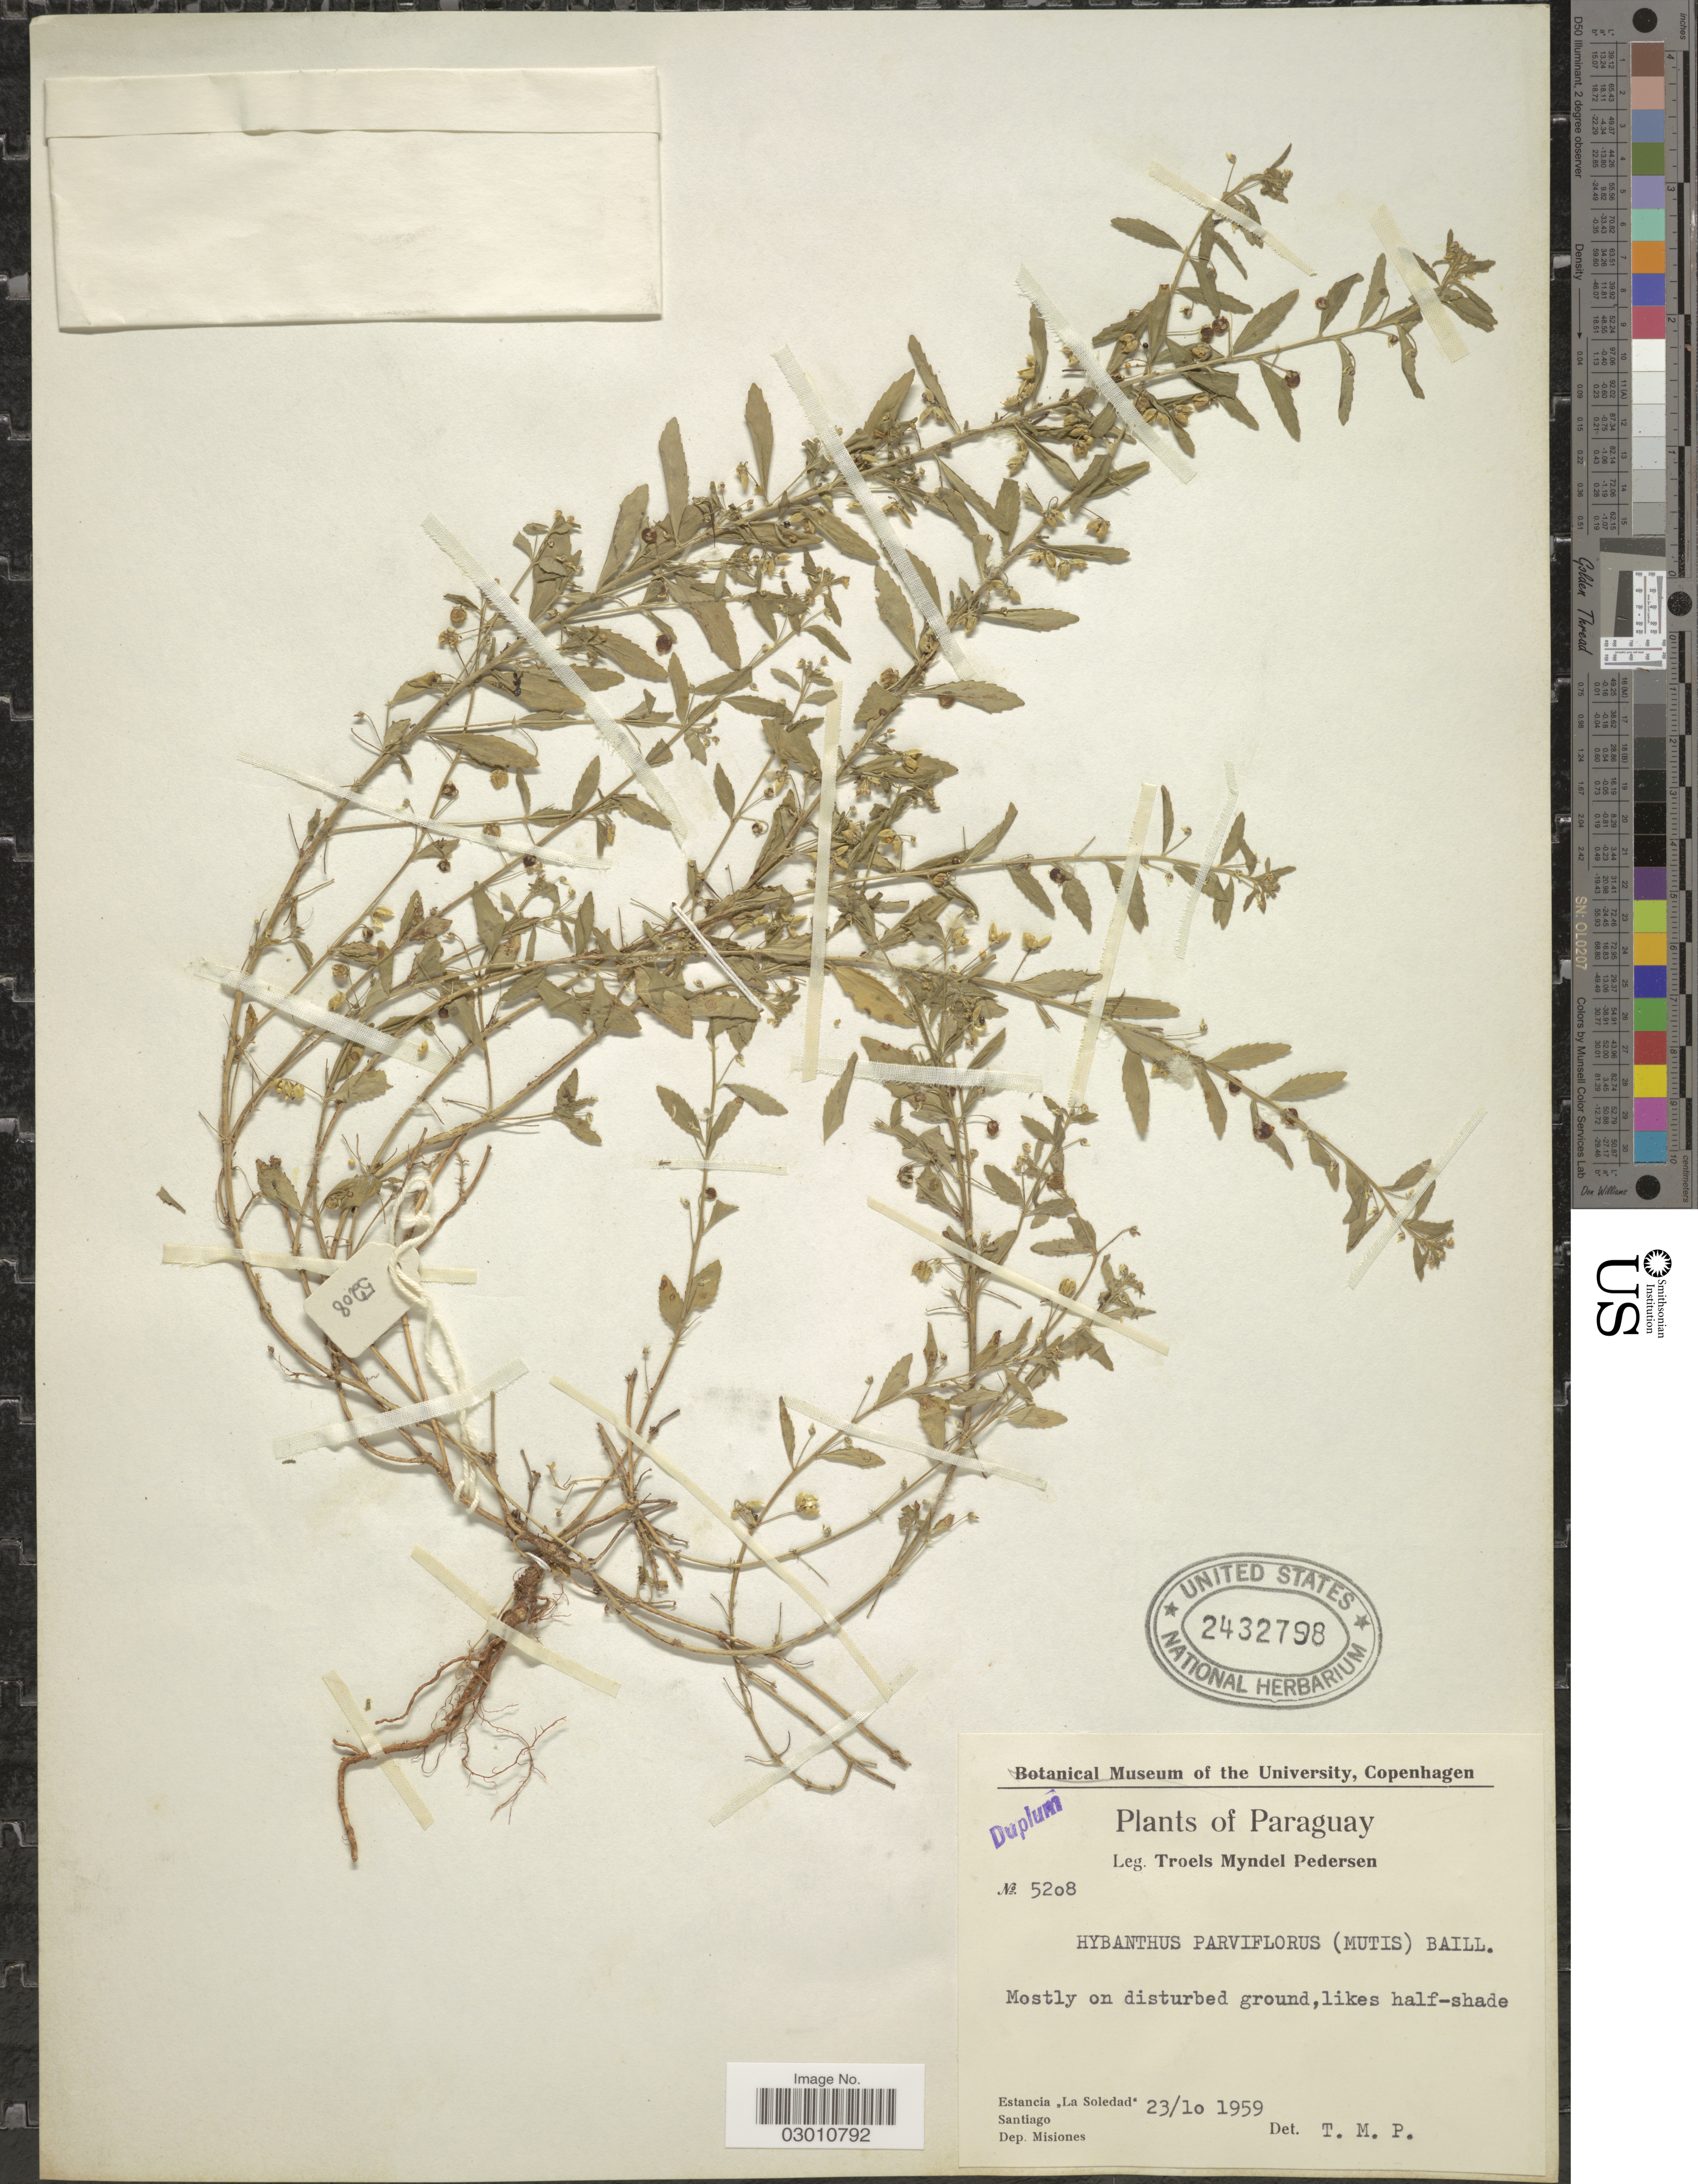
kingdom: Plantae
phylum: Tracheophyta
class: Magnoliopsida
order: Malpighiales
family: Violaceae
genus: Pombalia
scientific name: Pombalia parviflora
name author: (L. f.) Paula-Souza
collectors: T. Pederson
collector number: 5208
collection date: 1959-10-23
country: Paraguay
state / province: Misiones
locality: Estancia "La Soledad". Santiago. Dep. Misiones.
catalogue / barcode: US 2432798